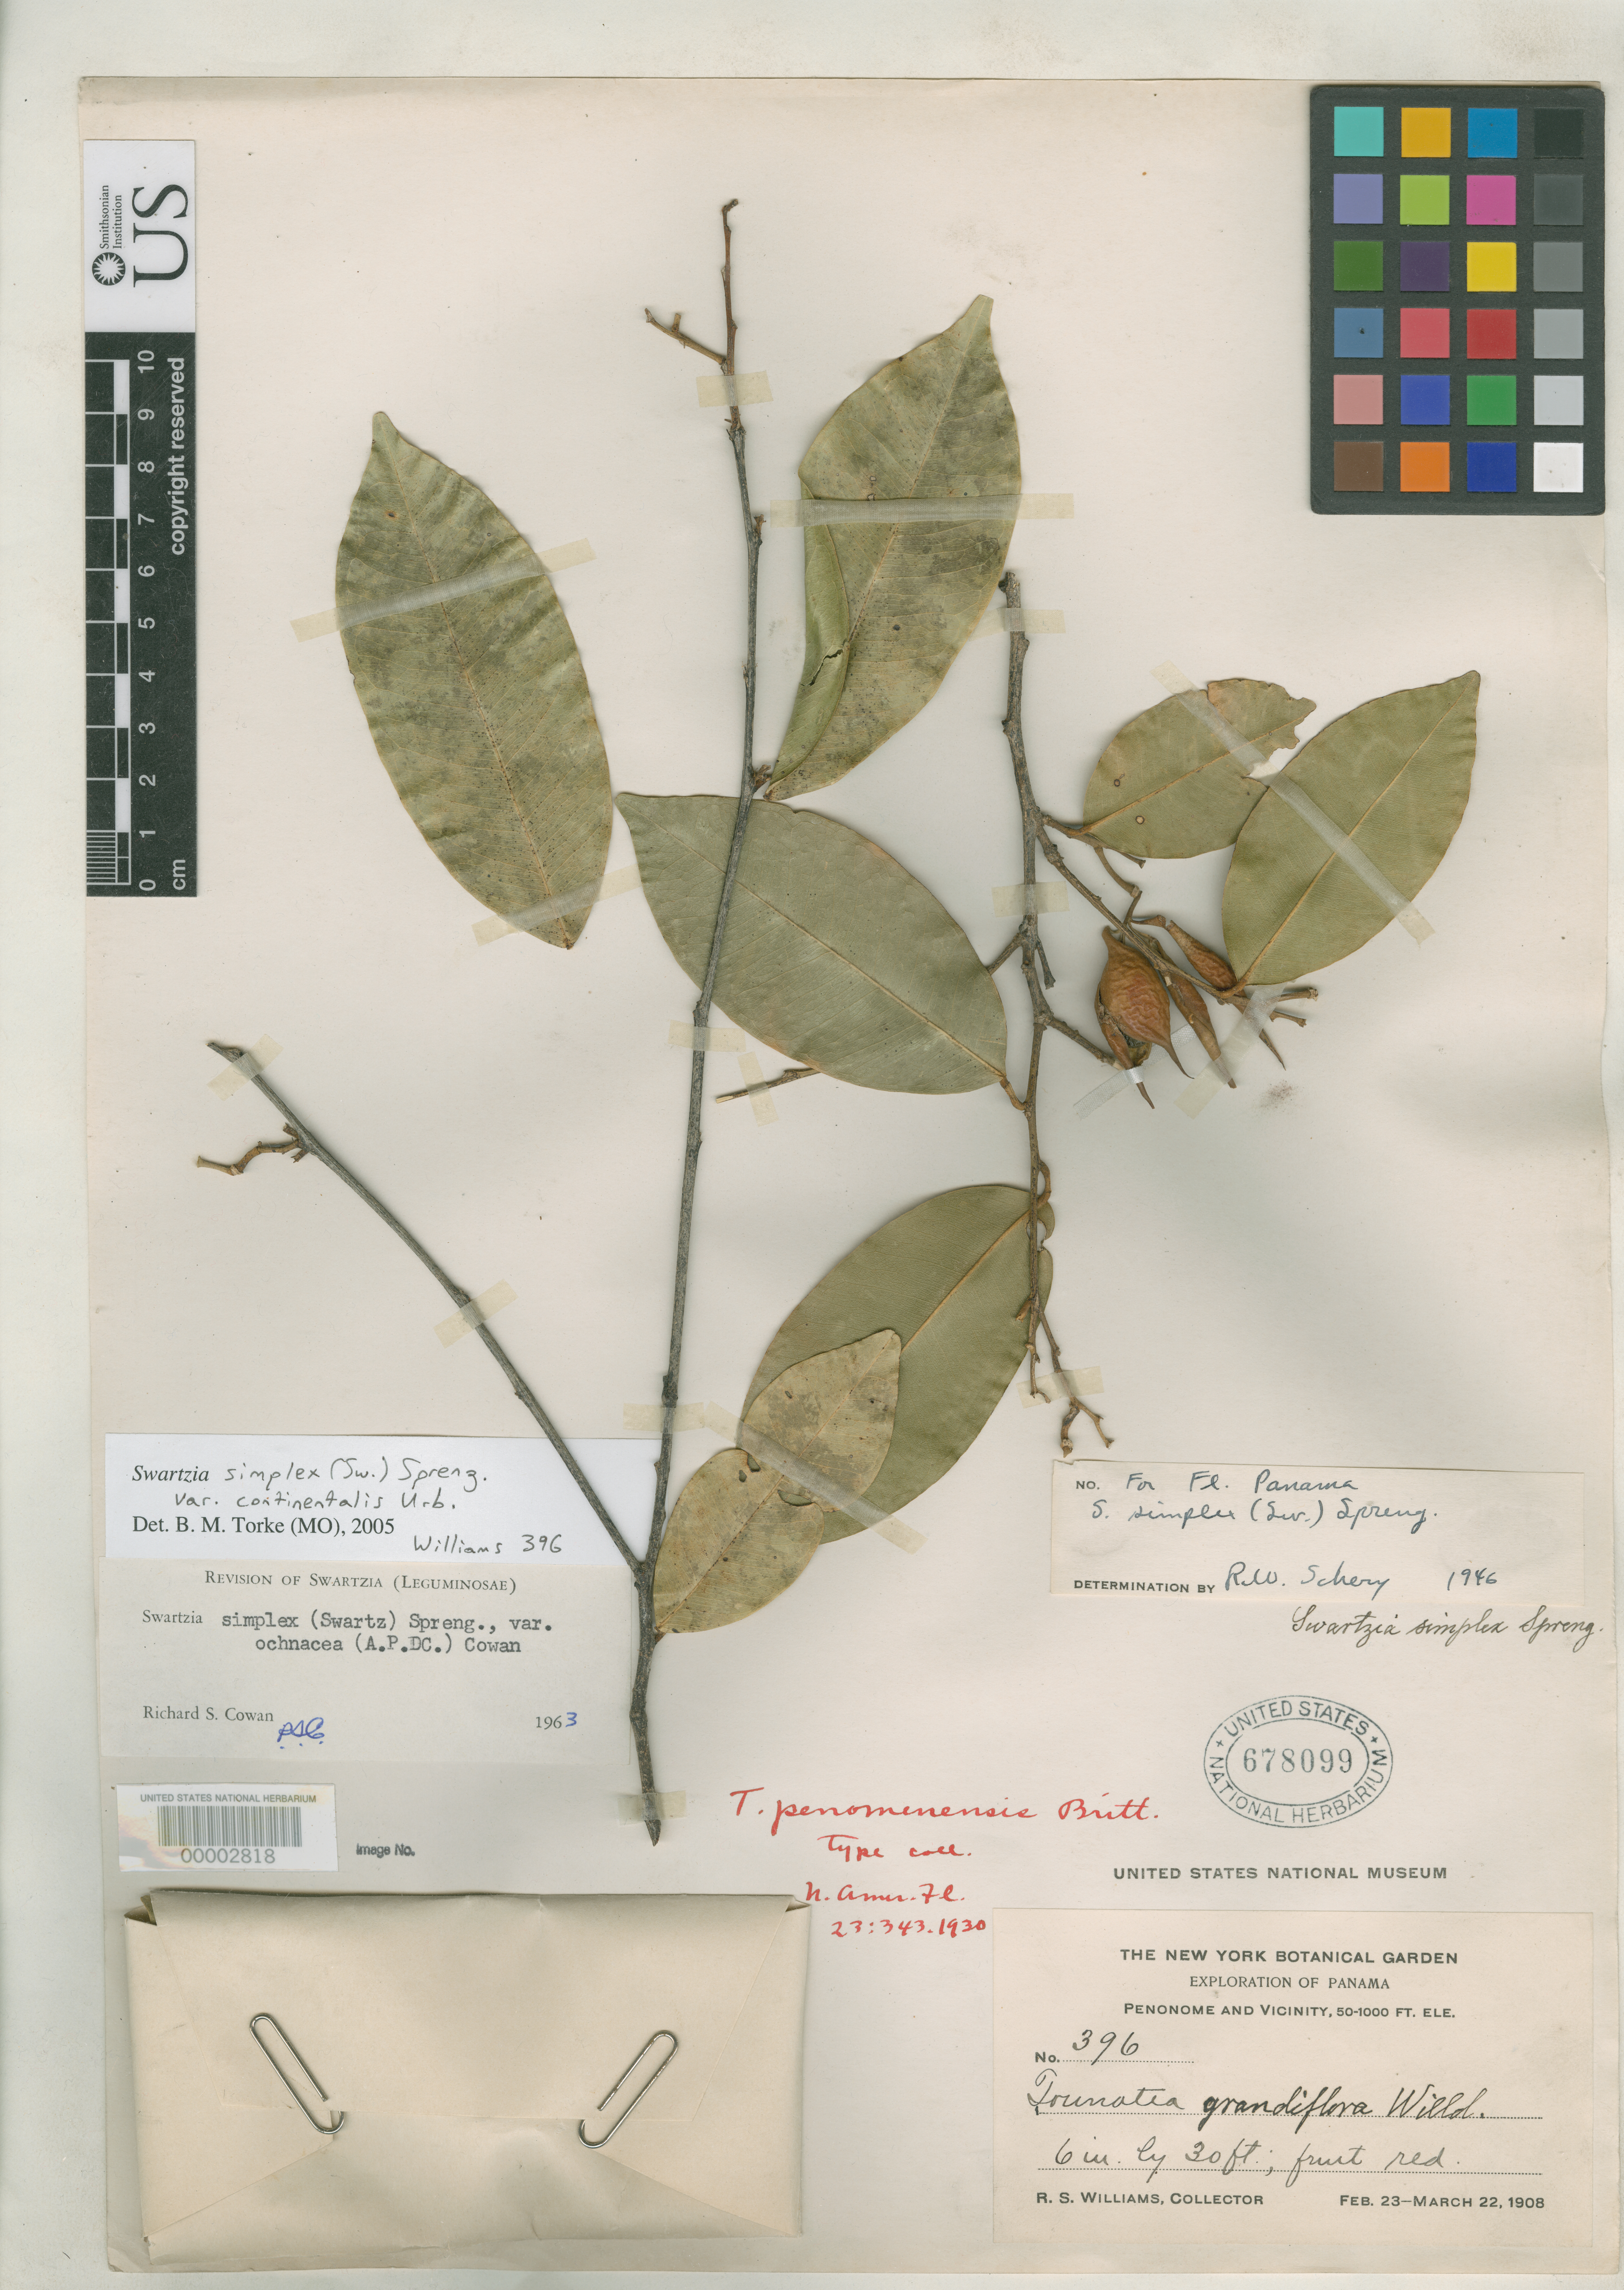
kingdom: Plantae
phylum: Tracheophyta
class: Magnoliopsida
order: Fabales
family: Fabaceae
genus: Tounatea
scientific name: Tounatea penomenensis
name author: Britton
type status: Isotype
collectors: R. S. Williams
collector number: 396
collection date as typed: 23 Feb 1908 to 22 Mar 1908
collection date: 1908-02-23/1908-03-22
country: Panama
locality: Penonome.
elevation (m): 15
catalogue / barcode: US 678099